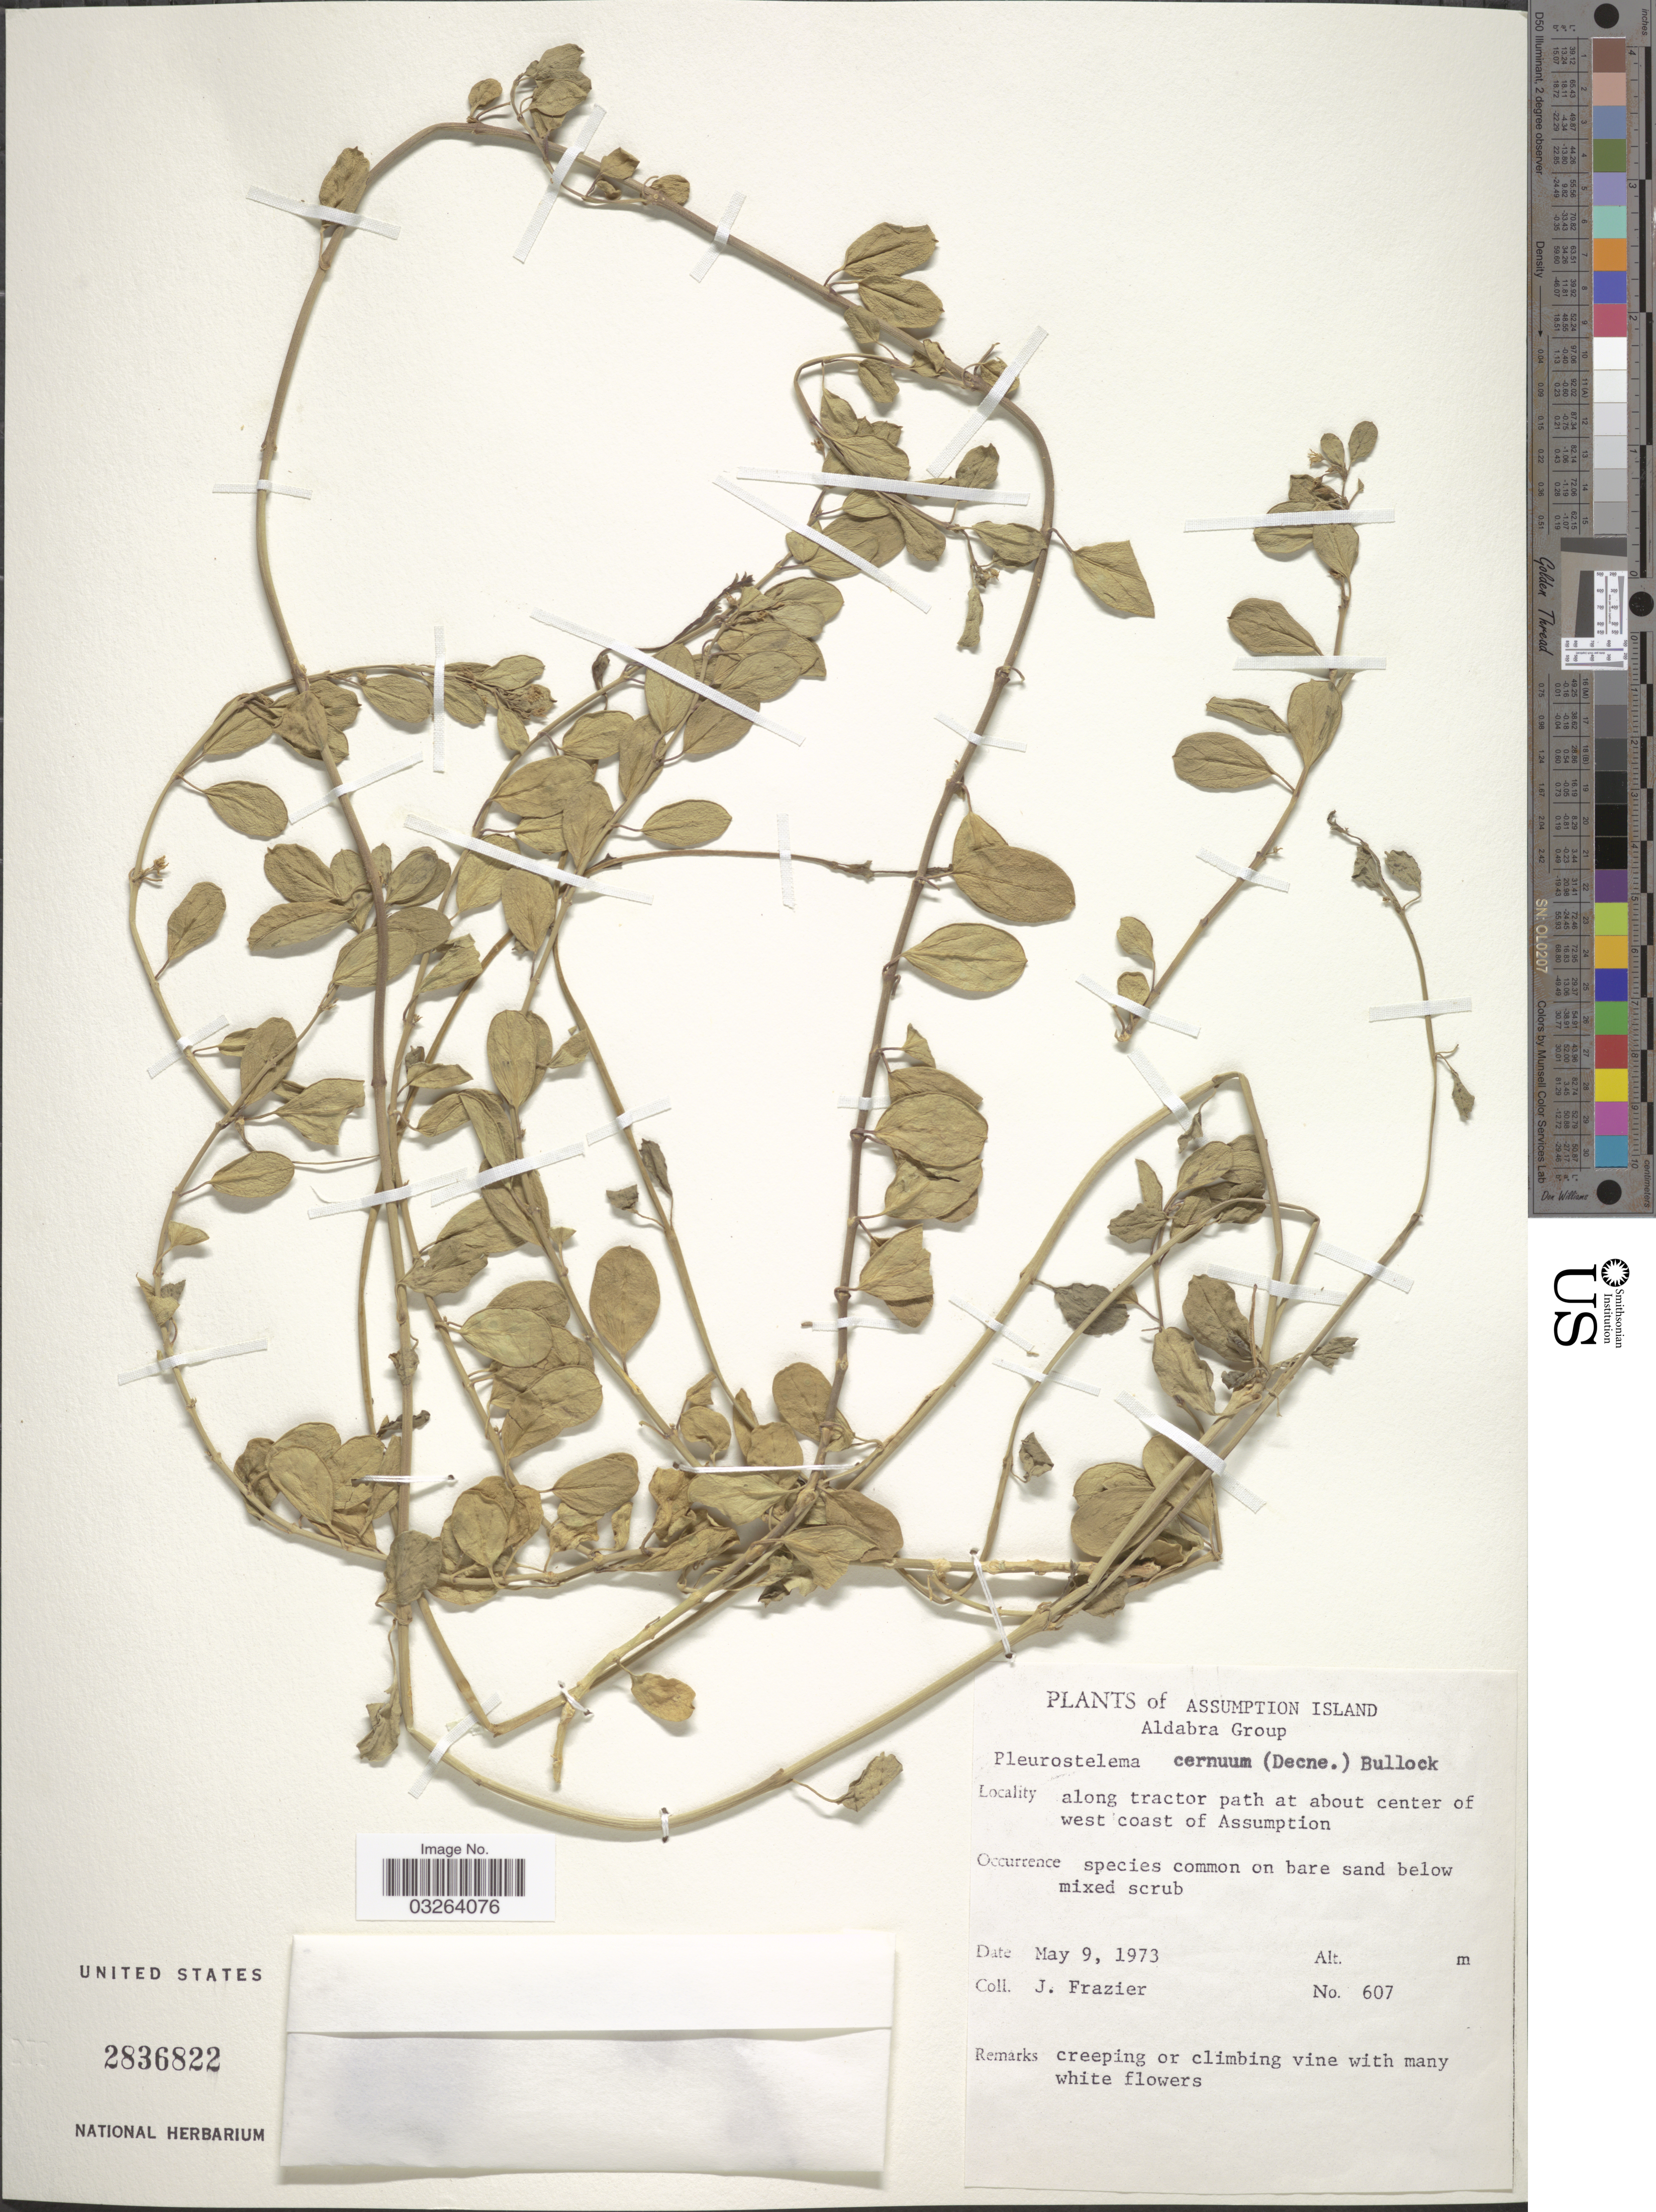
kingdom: Plantae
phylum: Tracheophyta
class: Magnoliopsida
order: Gentianales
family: Apocynaceae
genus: Pleurostelma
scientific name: Pleurostelma cernuum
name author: (Decne.) Bullock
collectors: J. Frazier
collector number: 607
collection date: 1973-05-09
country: Seychelles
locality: Assumption Island. Aldabra Group. Along tractor path at about center of west coast of Assumption.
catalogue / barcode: US 2836822